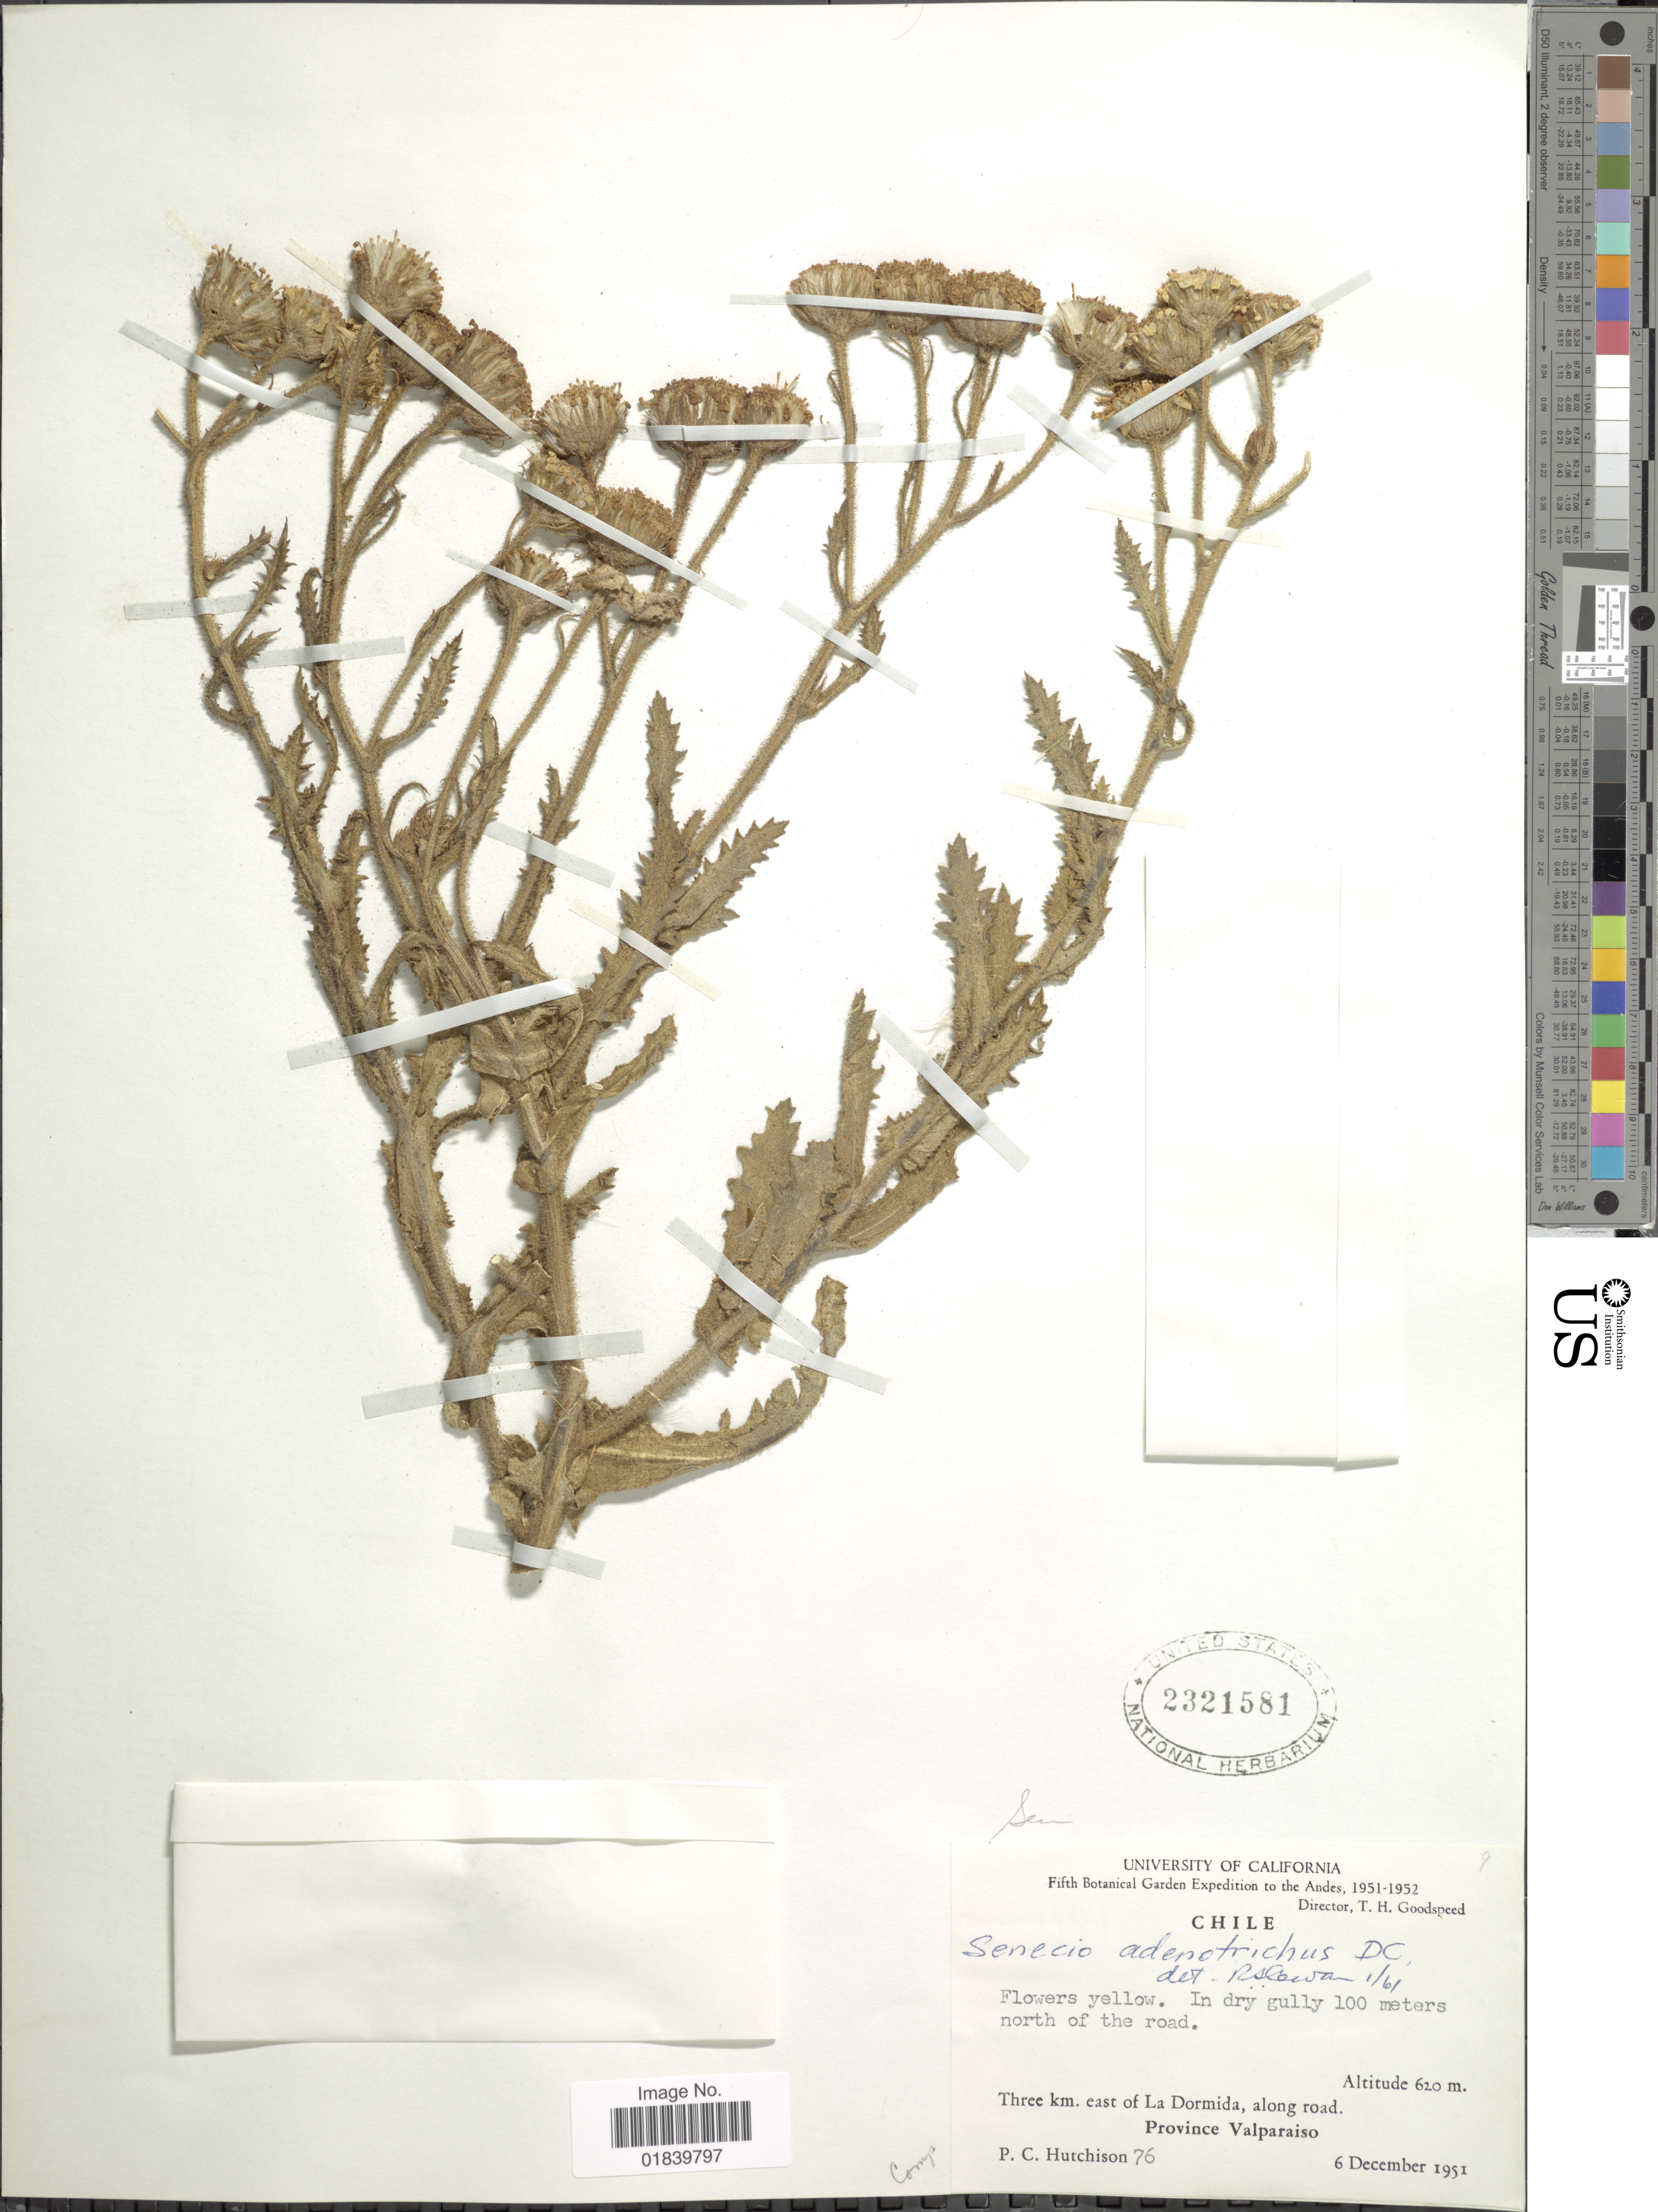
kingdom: Plantae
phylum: Tracheophyta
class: Magnoliopsida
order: Asterales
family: Asteraceae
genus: Senecio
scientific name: Senecio adenotrichius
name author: DC.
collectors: P. C. Hutchison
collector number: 76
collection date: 1951-12-06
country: Chile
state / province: Valparaíso (V)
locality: Chile. Three km. east of La Dormida, along road. Province Valparaiso. 100 meters north of the road.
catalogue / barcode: US 2321581